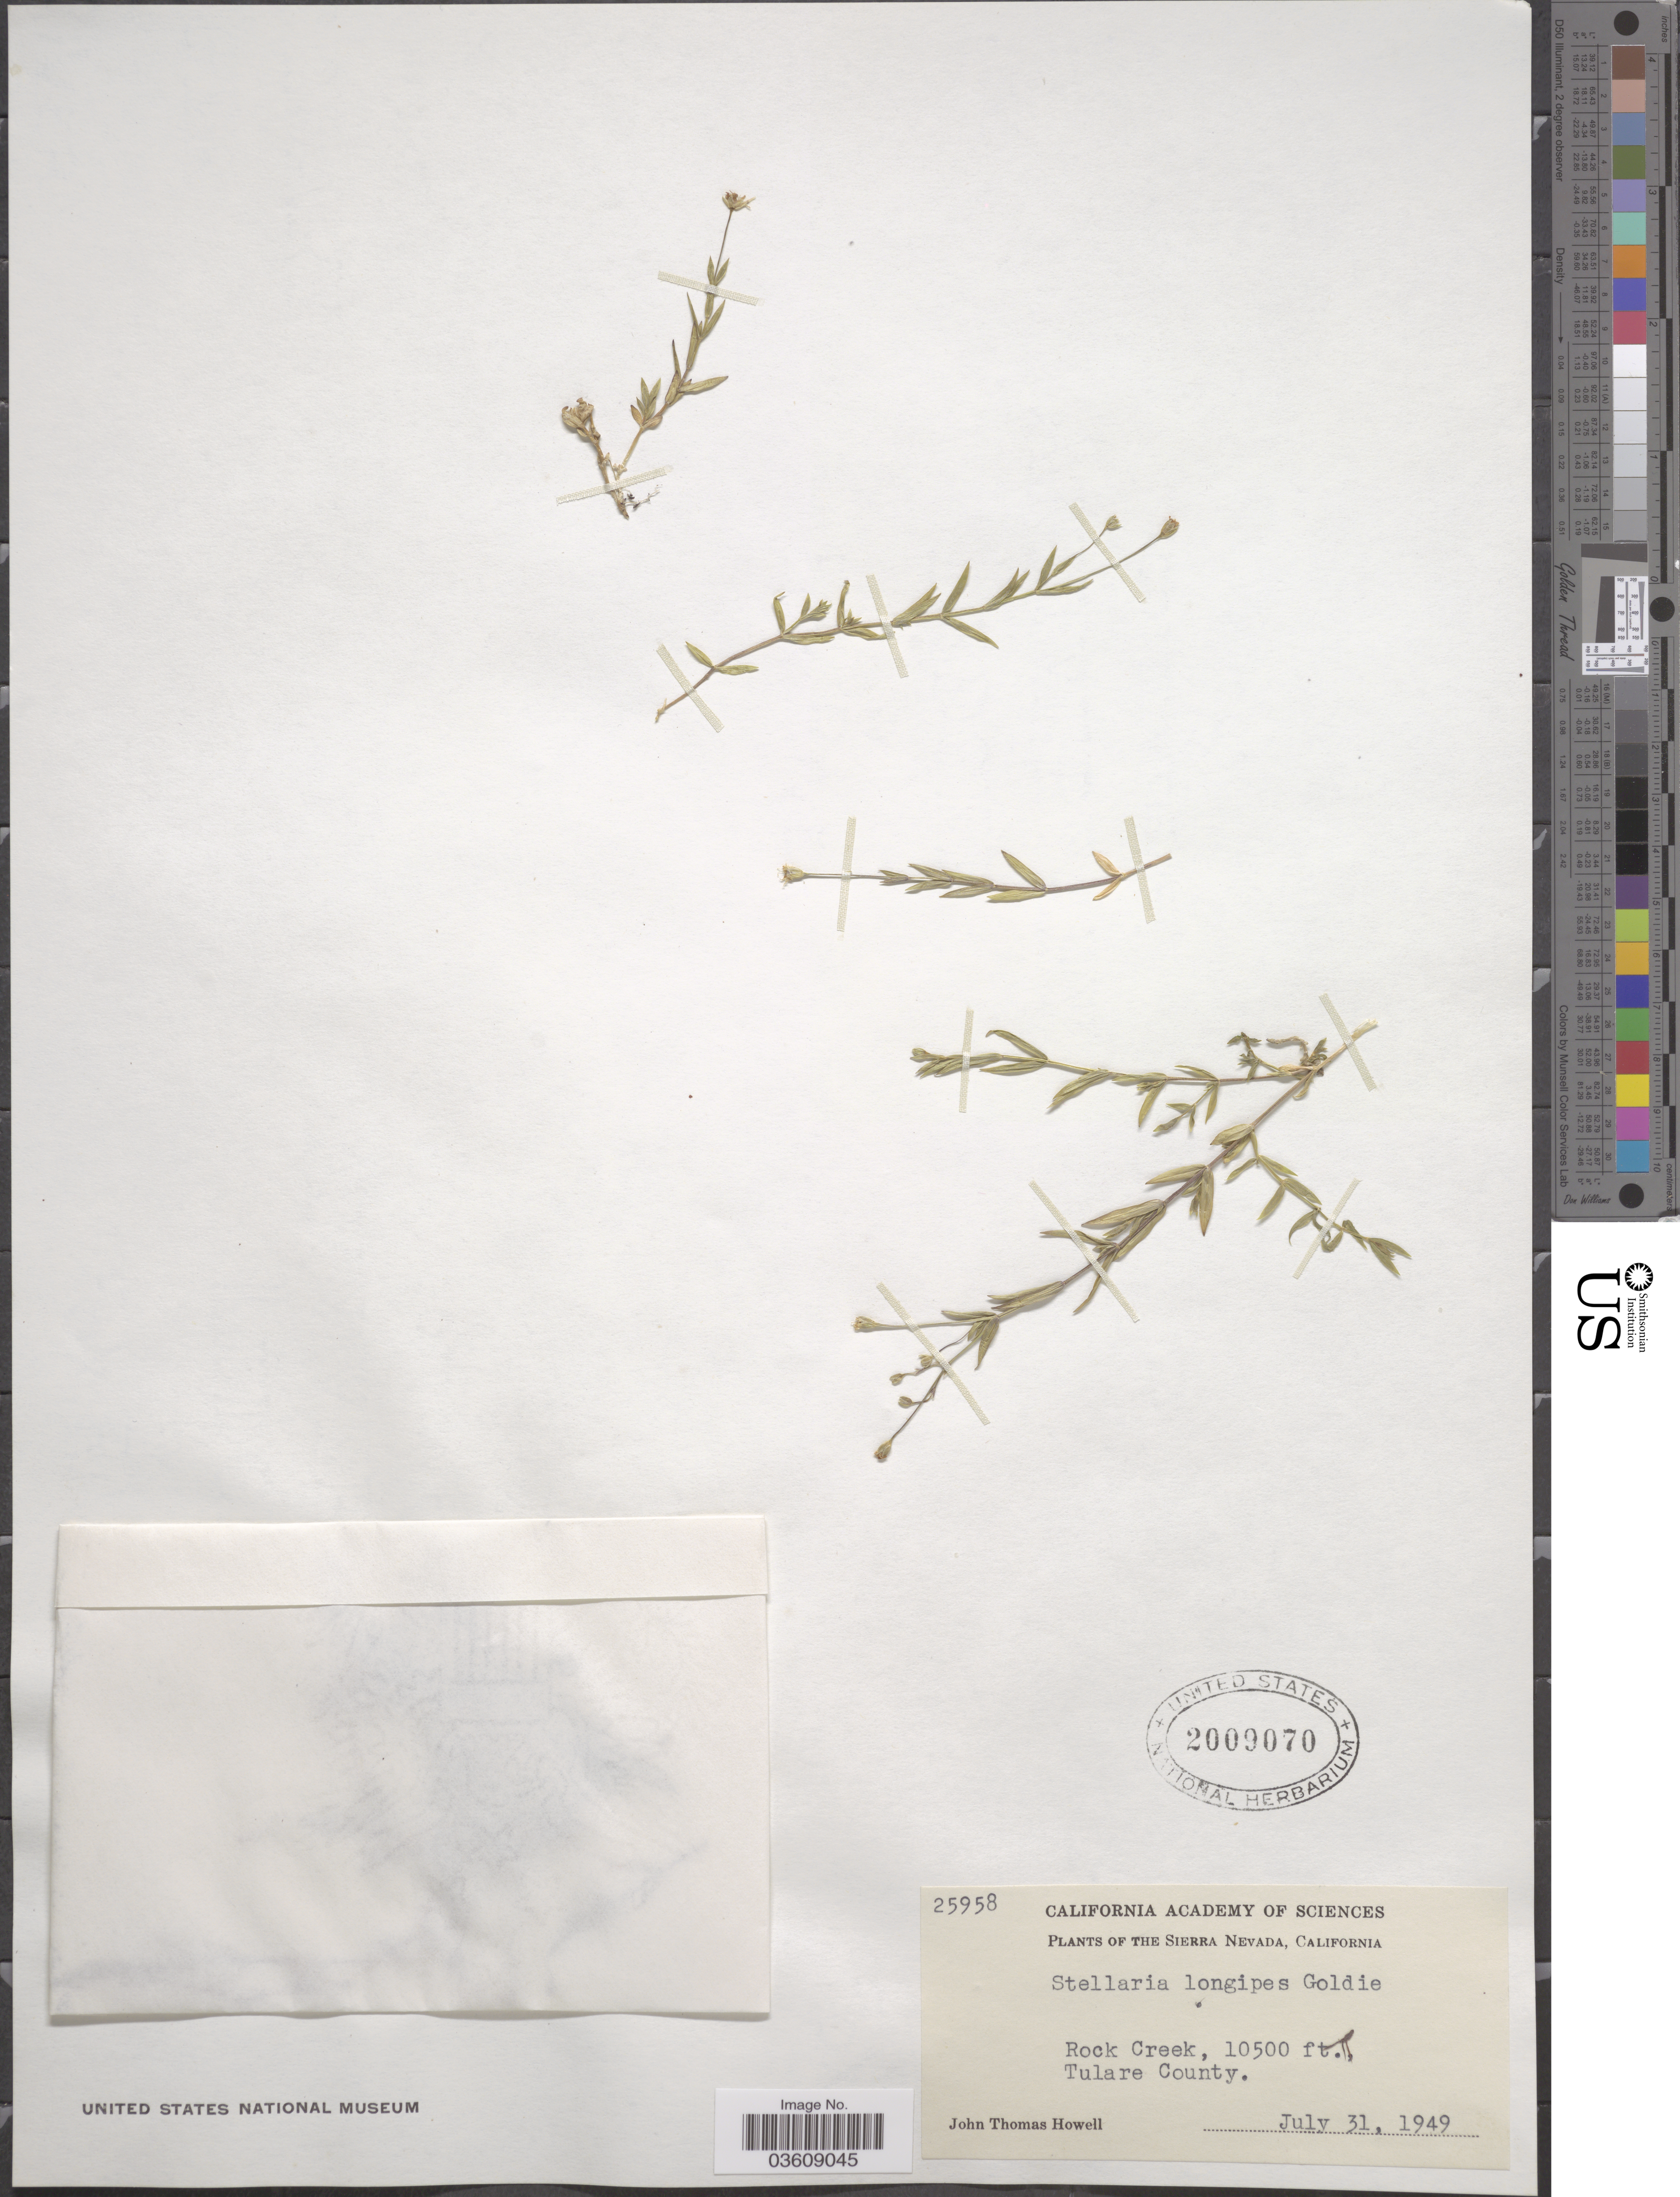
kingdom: Plantae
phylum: Tracheophyta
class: Magnoliopsida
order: Caryophyllales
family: Caryophyllaceae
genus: Stellaria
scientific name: Stellaria longipes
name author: Goldie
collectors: J. T. Howell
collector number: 25958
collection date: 1949-07-31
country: United States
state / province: California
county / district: Tulare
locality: Sierra Nevada. Rock Creek, Tulare County.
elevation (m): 3200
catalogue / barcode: US 2009070